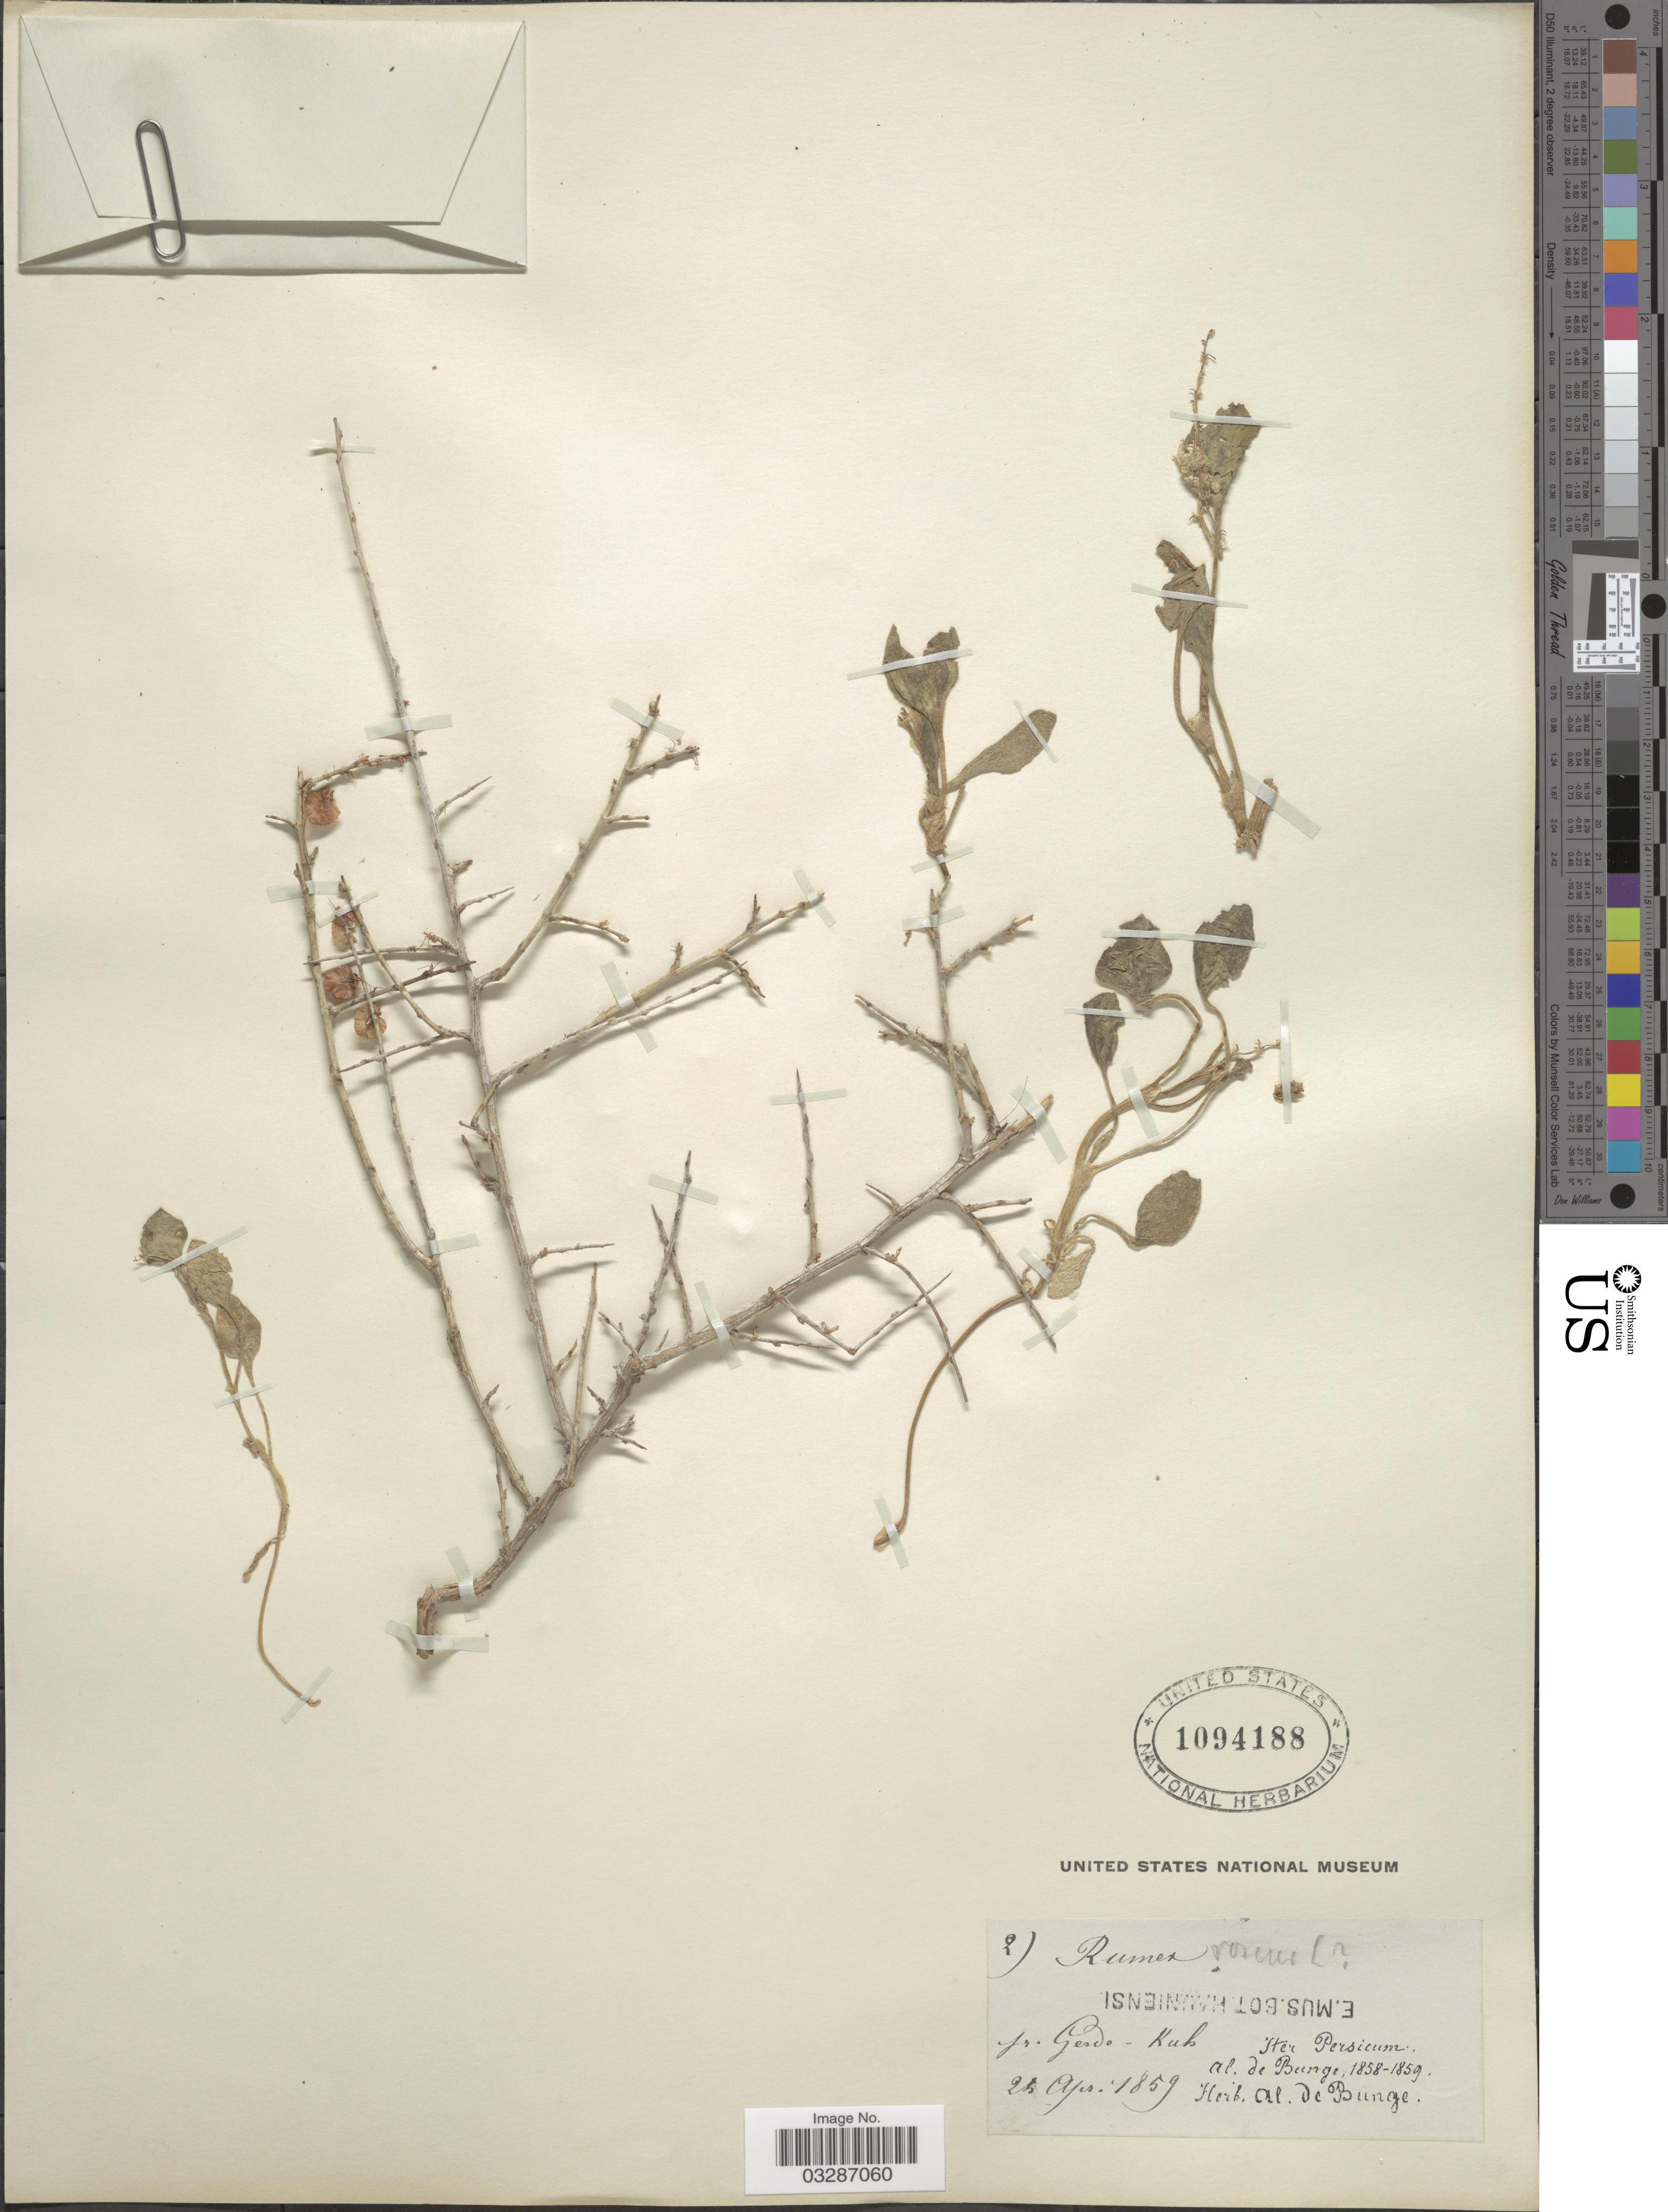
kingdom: Plantae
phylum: Tracheophyta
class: Magnoliopsida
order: Caryophyllales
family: Polygonaceae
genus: Atraphaxis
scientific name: Atraphaxis spinosa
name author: L.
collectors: A. de Bunge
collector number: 2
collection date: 1859-04-25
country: Iran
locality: Pr. Gerdo-Kub. Iter Persicum.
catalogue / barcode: US 1094188